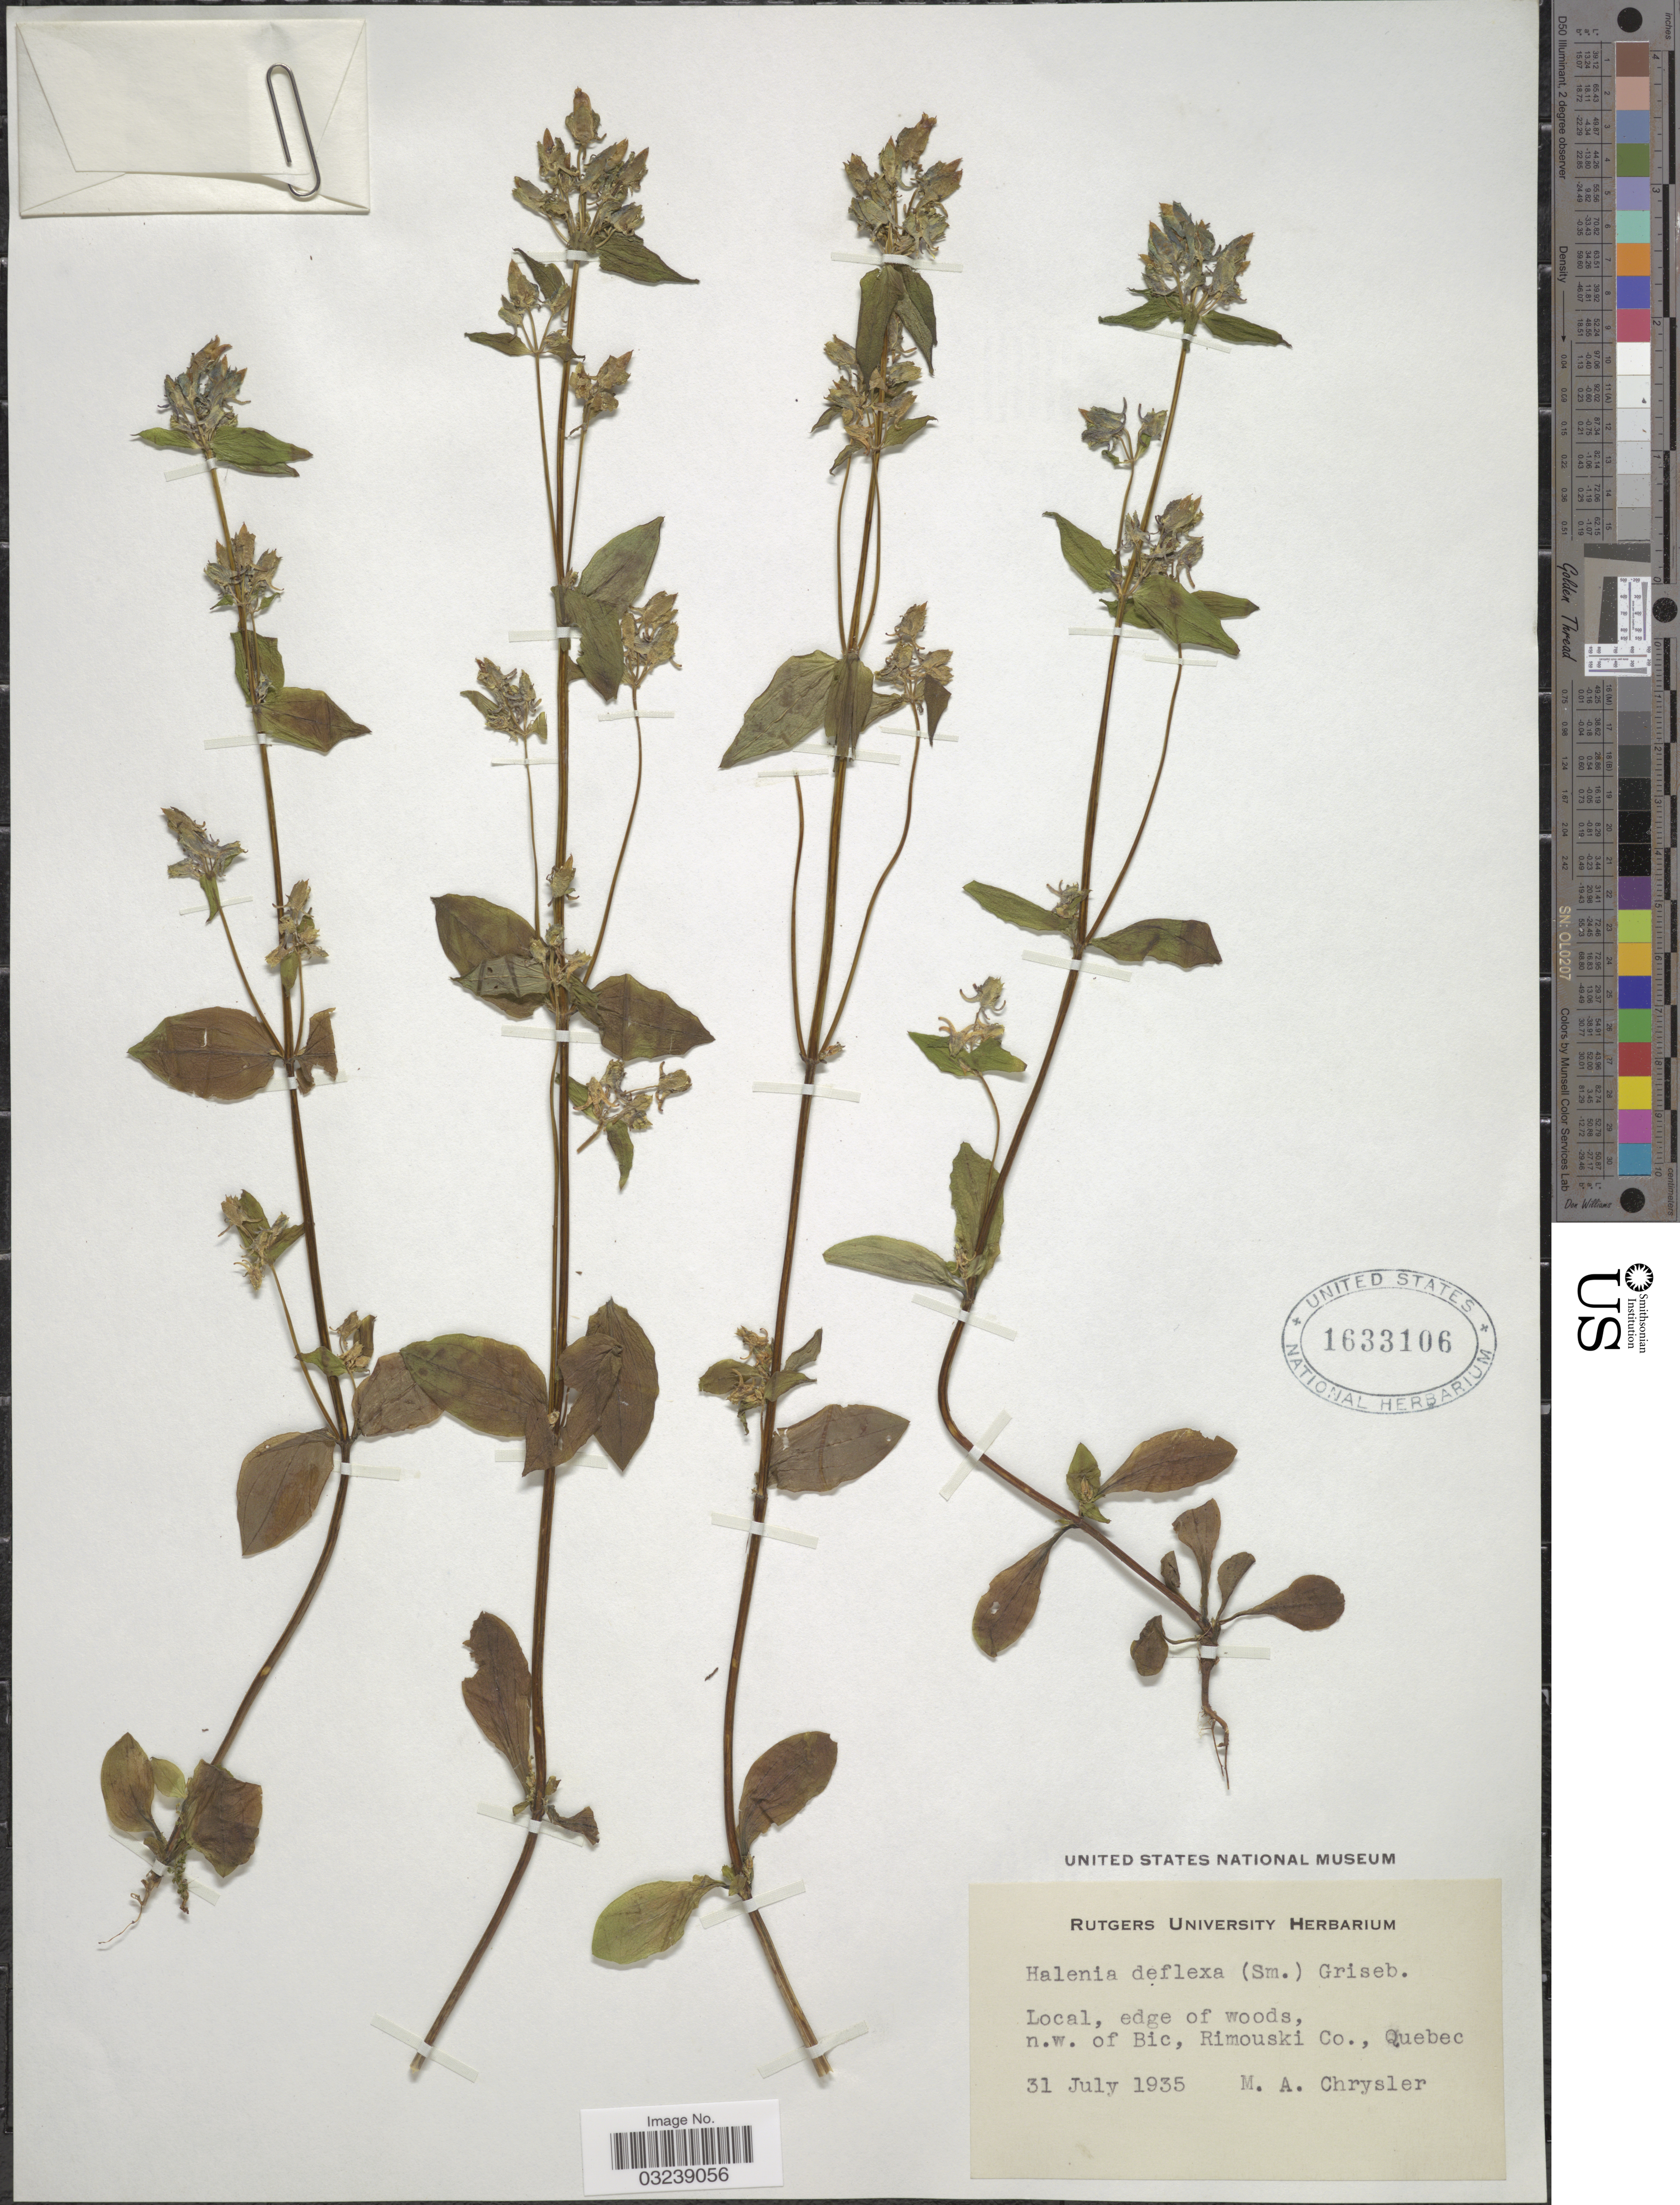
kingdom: Plantae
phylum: Tracheophyta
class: Magnoliopsida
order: Gentianales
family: Gentianaceae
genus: Halenia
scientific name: Halenia deflexa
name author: (Sm.) Griseb.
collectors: M. Chrysler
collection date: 1935-07-31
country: Canada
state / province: Quebec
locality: N.w. of Bic, Rimouski Co.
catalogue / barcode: US 1633106